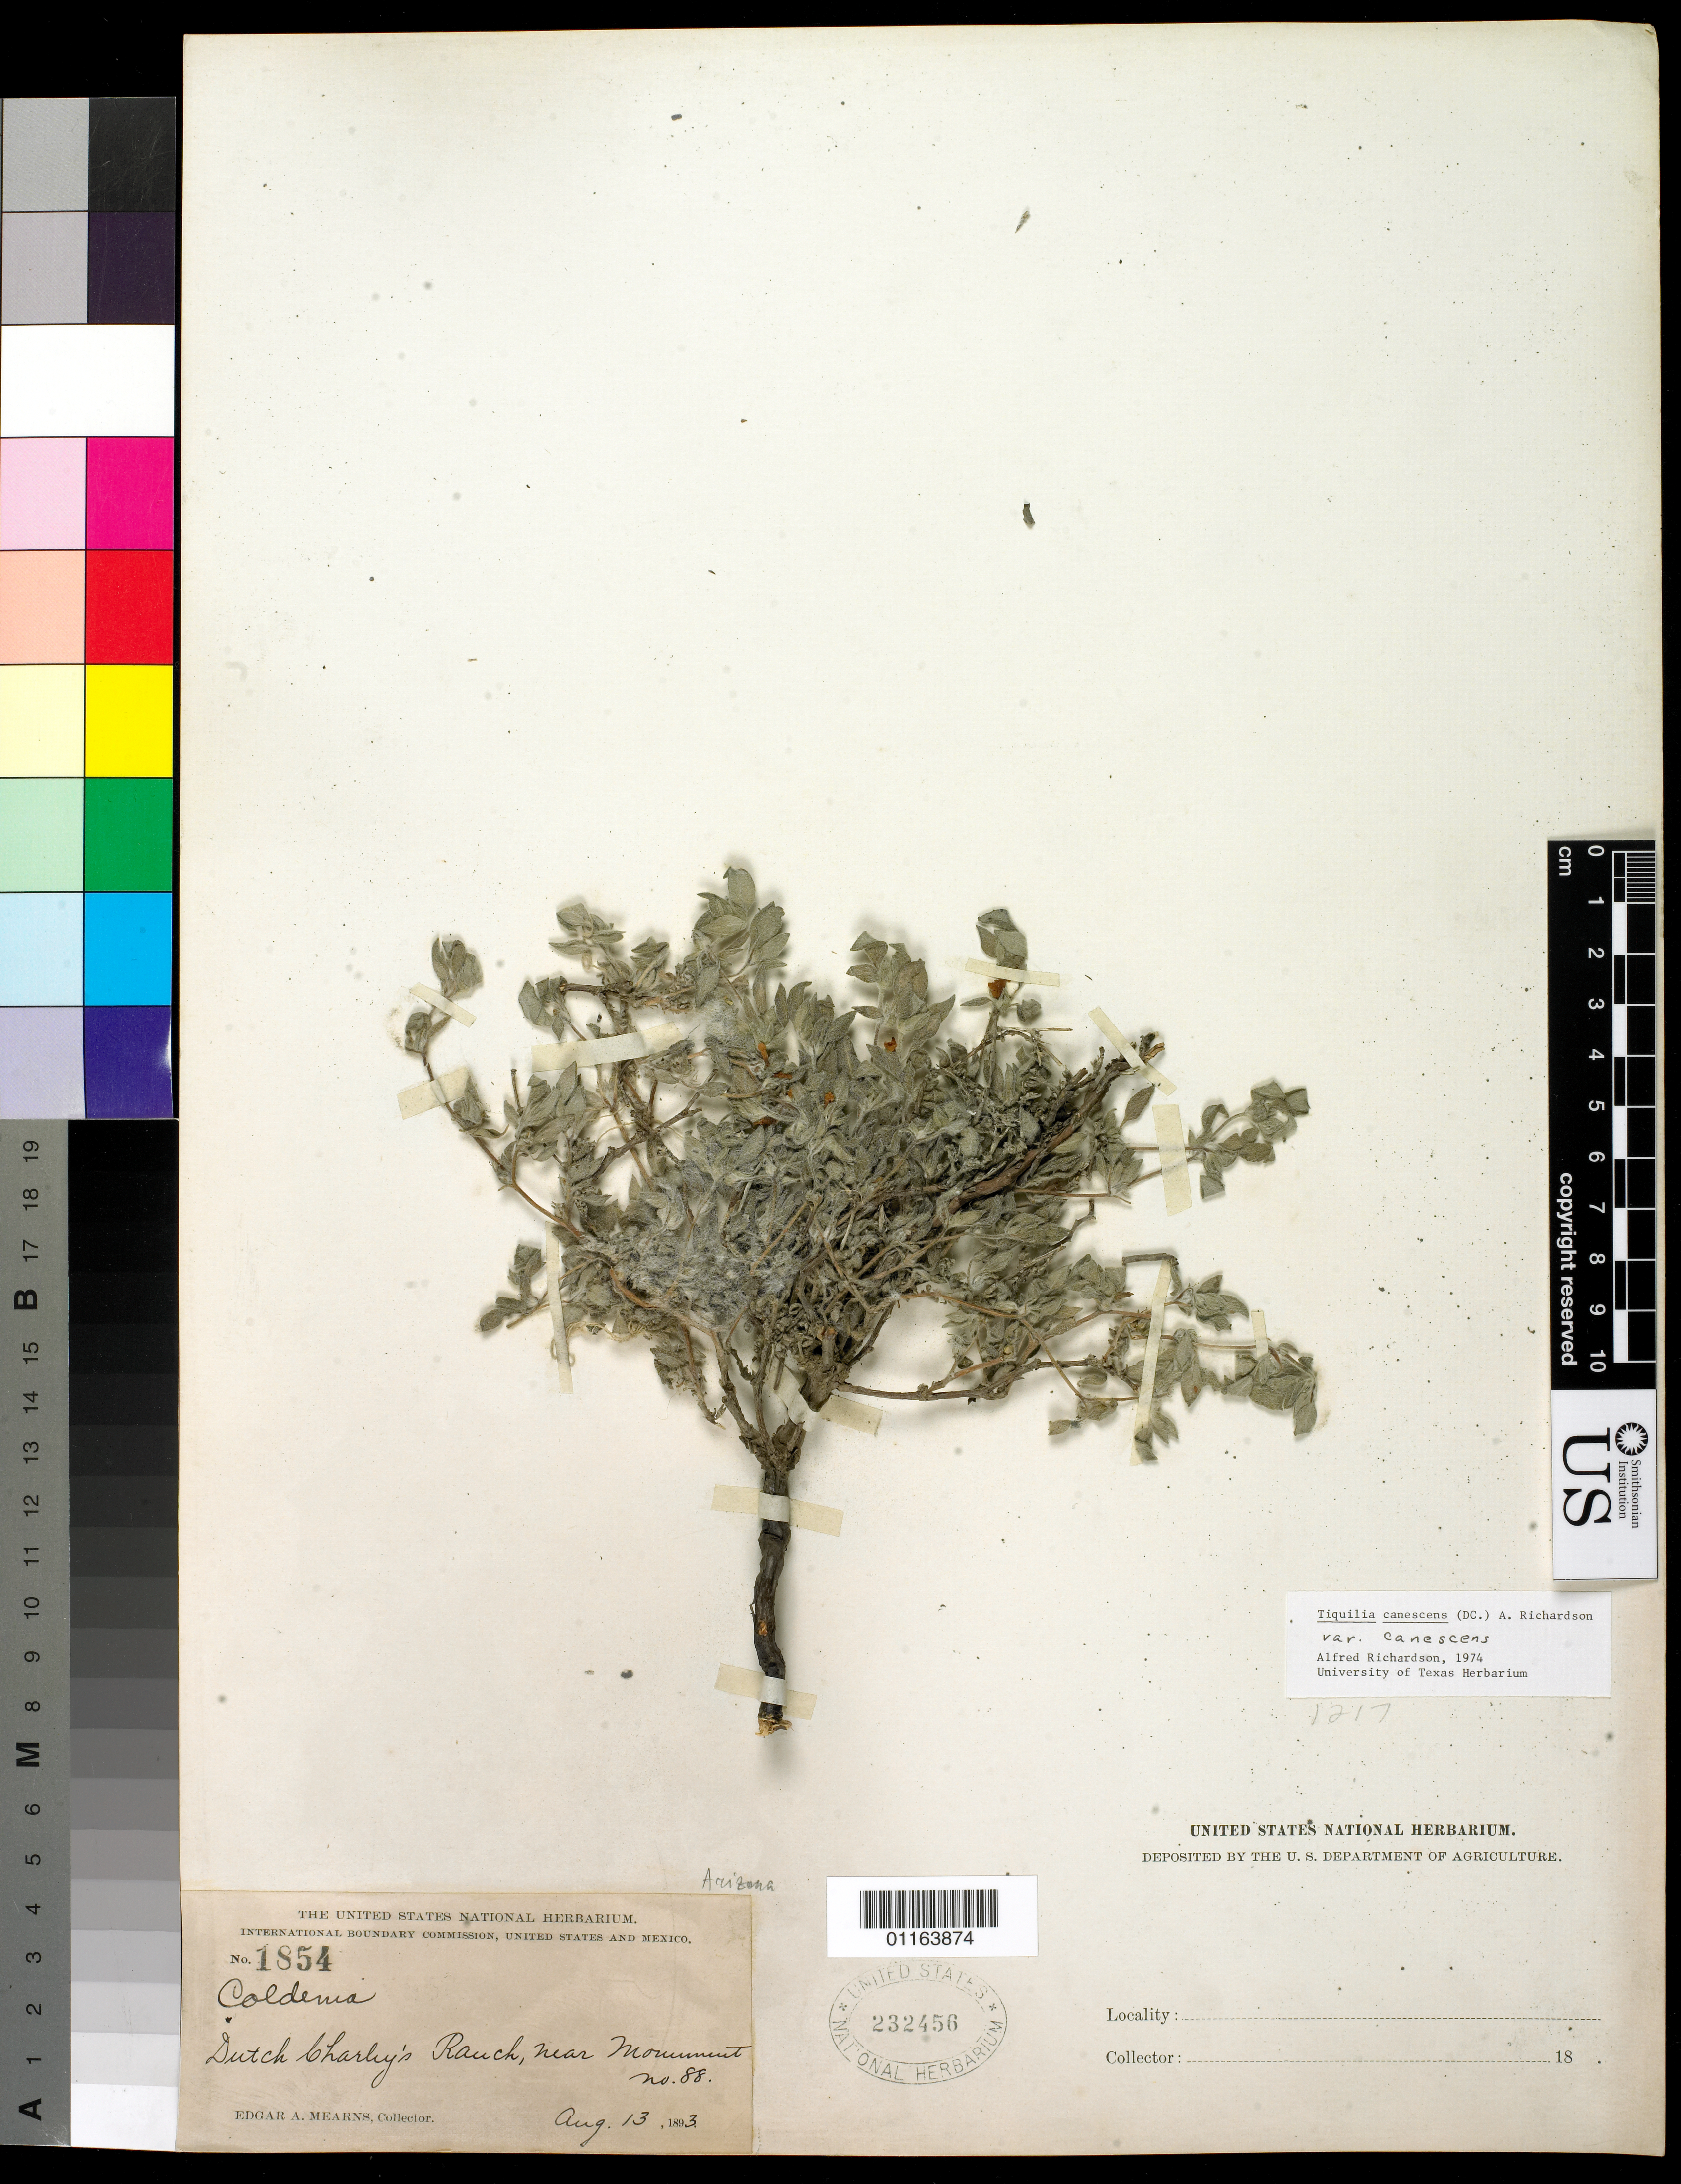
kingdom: Plantae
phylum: Tracheophyta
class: Magnoliopsida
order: Boraginales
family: Ehretiaceae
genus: Tiquilia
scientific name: Tiquilia canescens var. canescens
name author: (DC.) A.T. Richardson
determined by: Richardson, A.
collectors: E. A. Mearns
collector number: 1854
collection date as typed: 13 Aug 1893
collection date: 1893-08-13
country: United States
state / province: Arizona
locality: Dutch Charley's Ranch, near Monument # 88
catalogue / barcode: US 232456